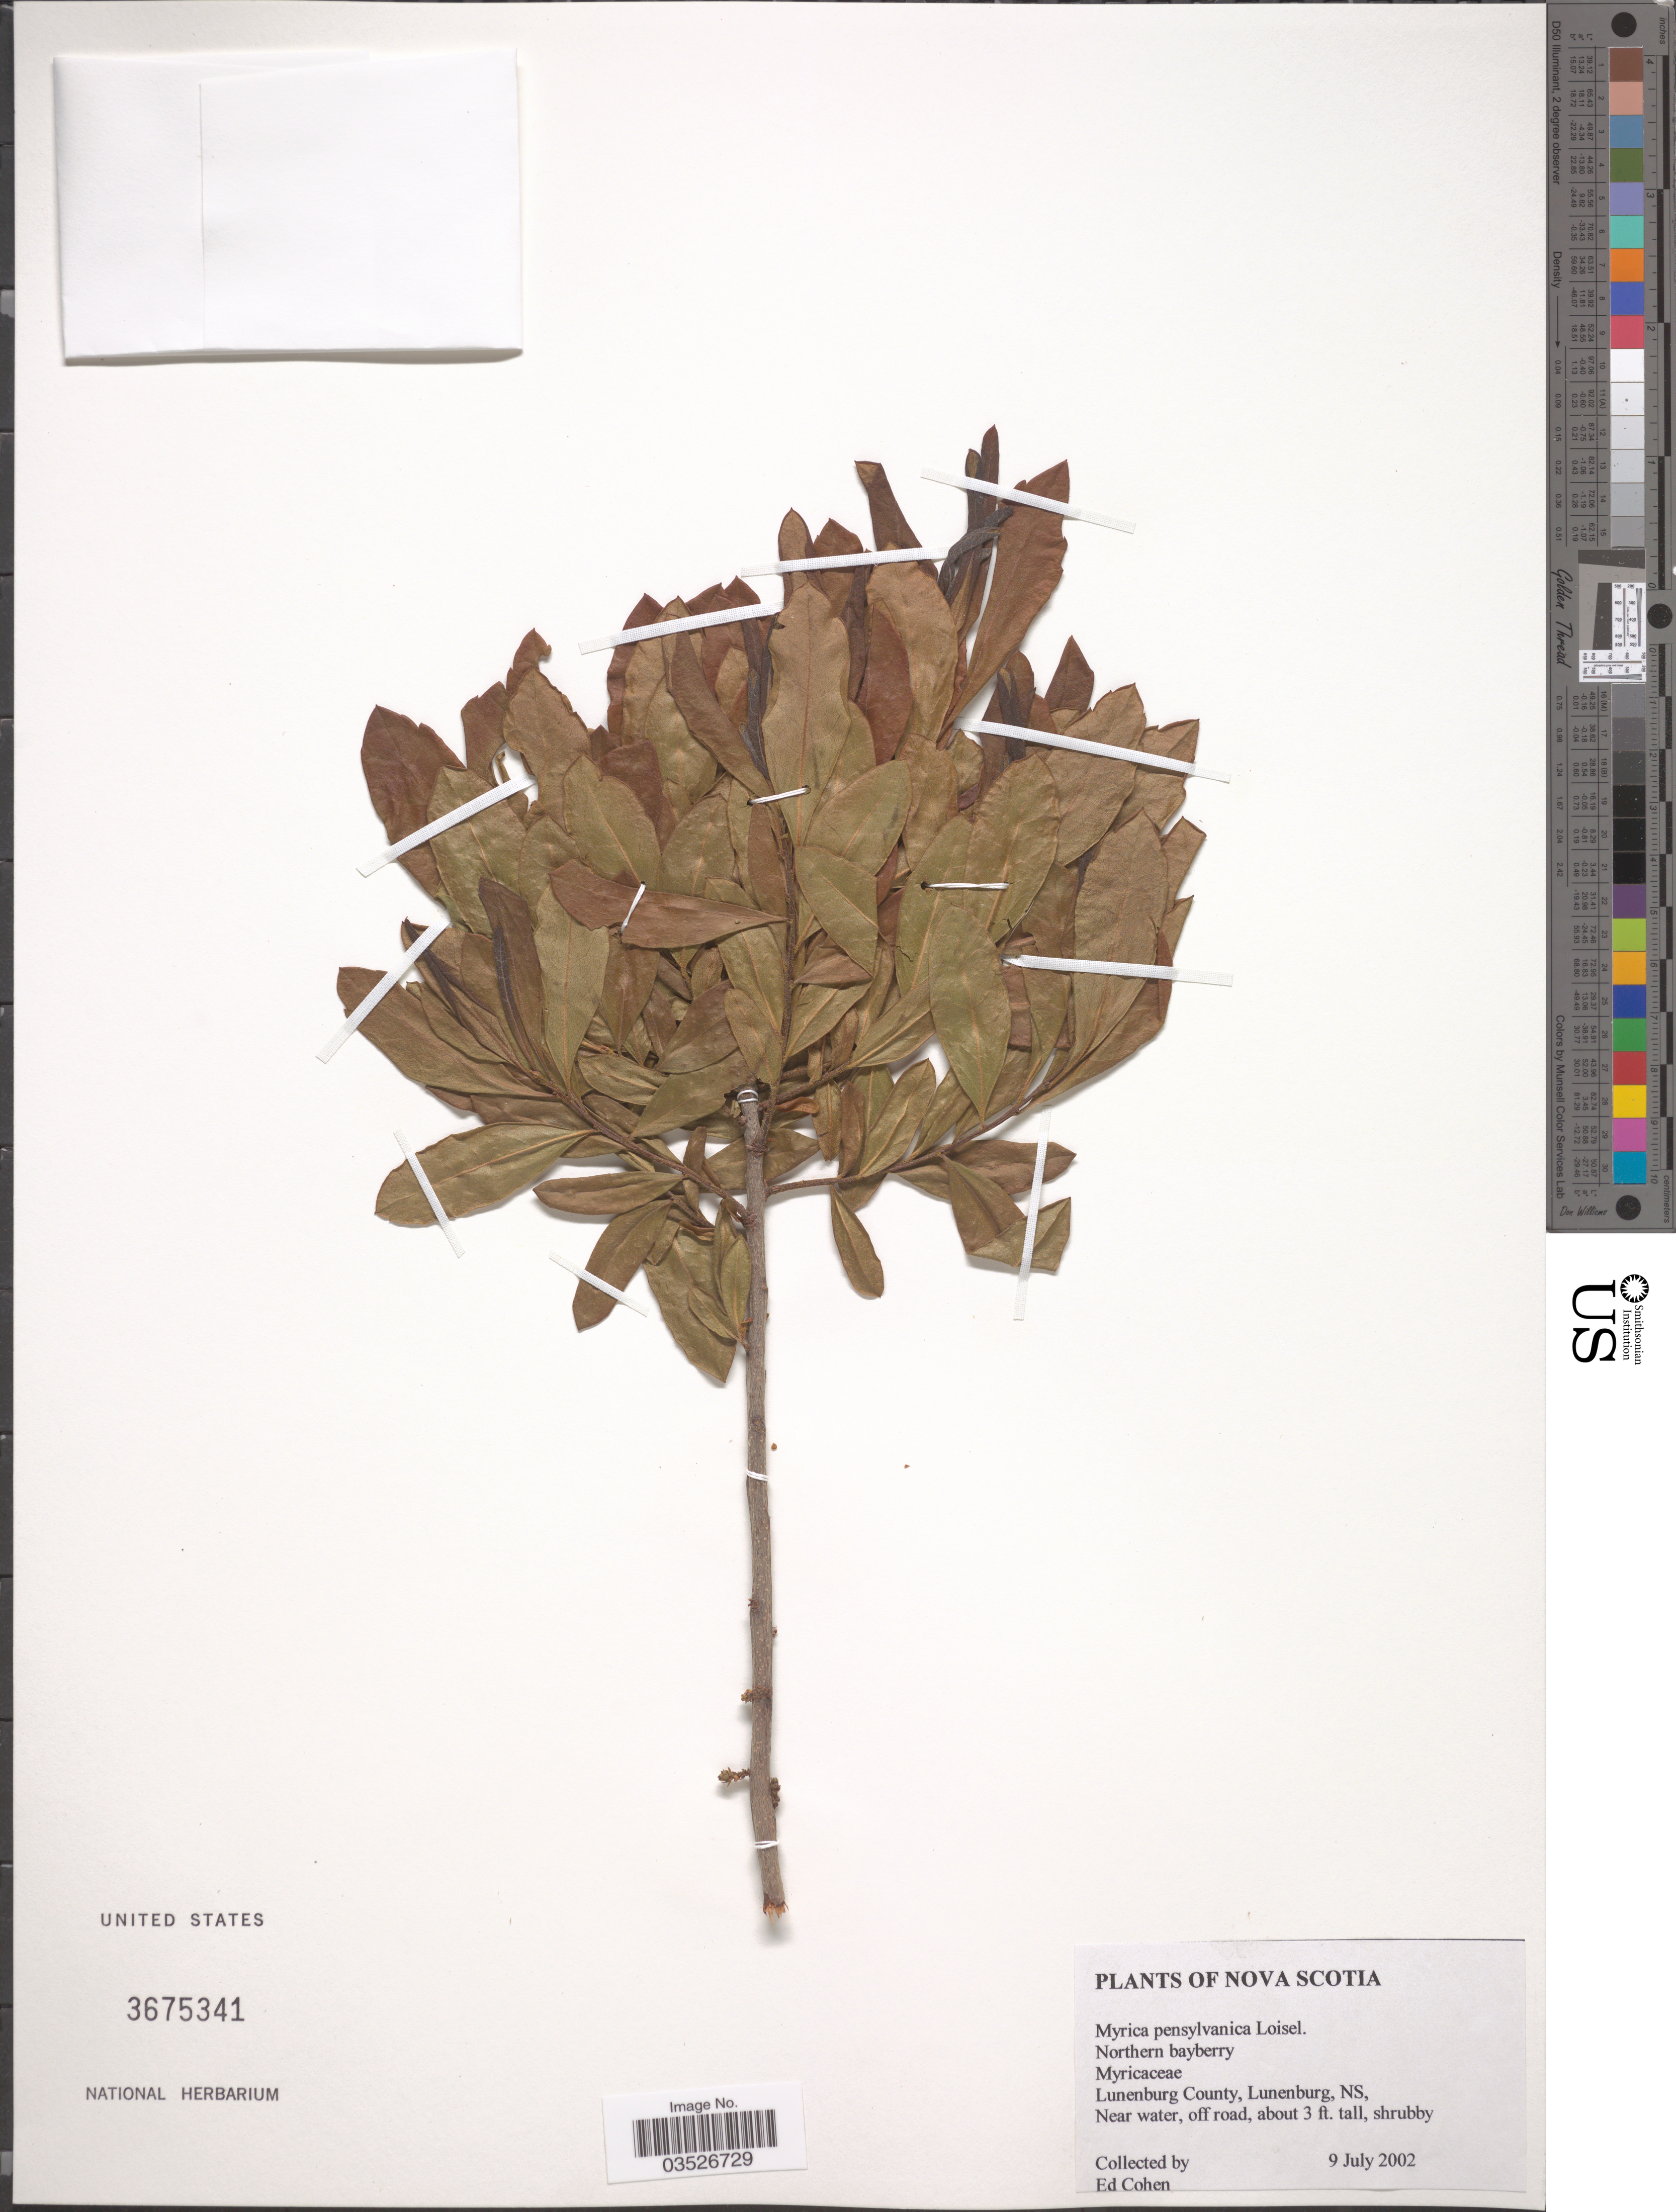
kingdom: Plantae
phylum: Tracheophyta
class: Magnoliopsida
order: Fagales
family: Myricaceae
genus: Morella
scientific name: Morella pensylvanica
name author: (Mirb.) Kartesz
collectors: E. Cohen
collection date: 2002-07-09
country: Canada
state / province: Nova Scotia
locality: Lunenburg County, Lunenburg, NS, Near water, off road.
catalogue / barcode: US 3675341